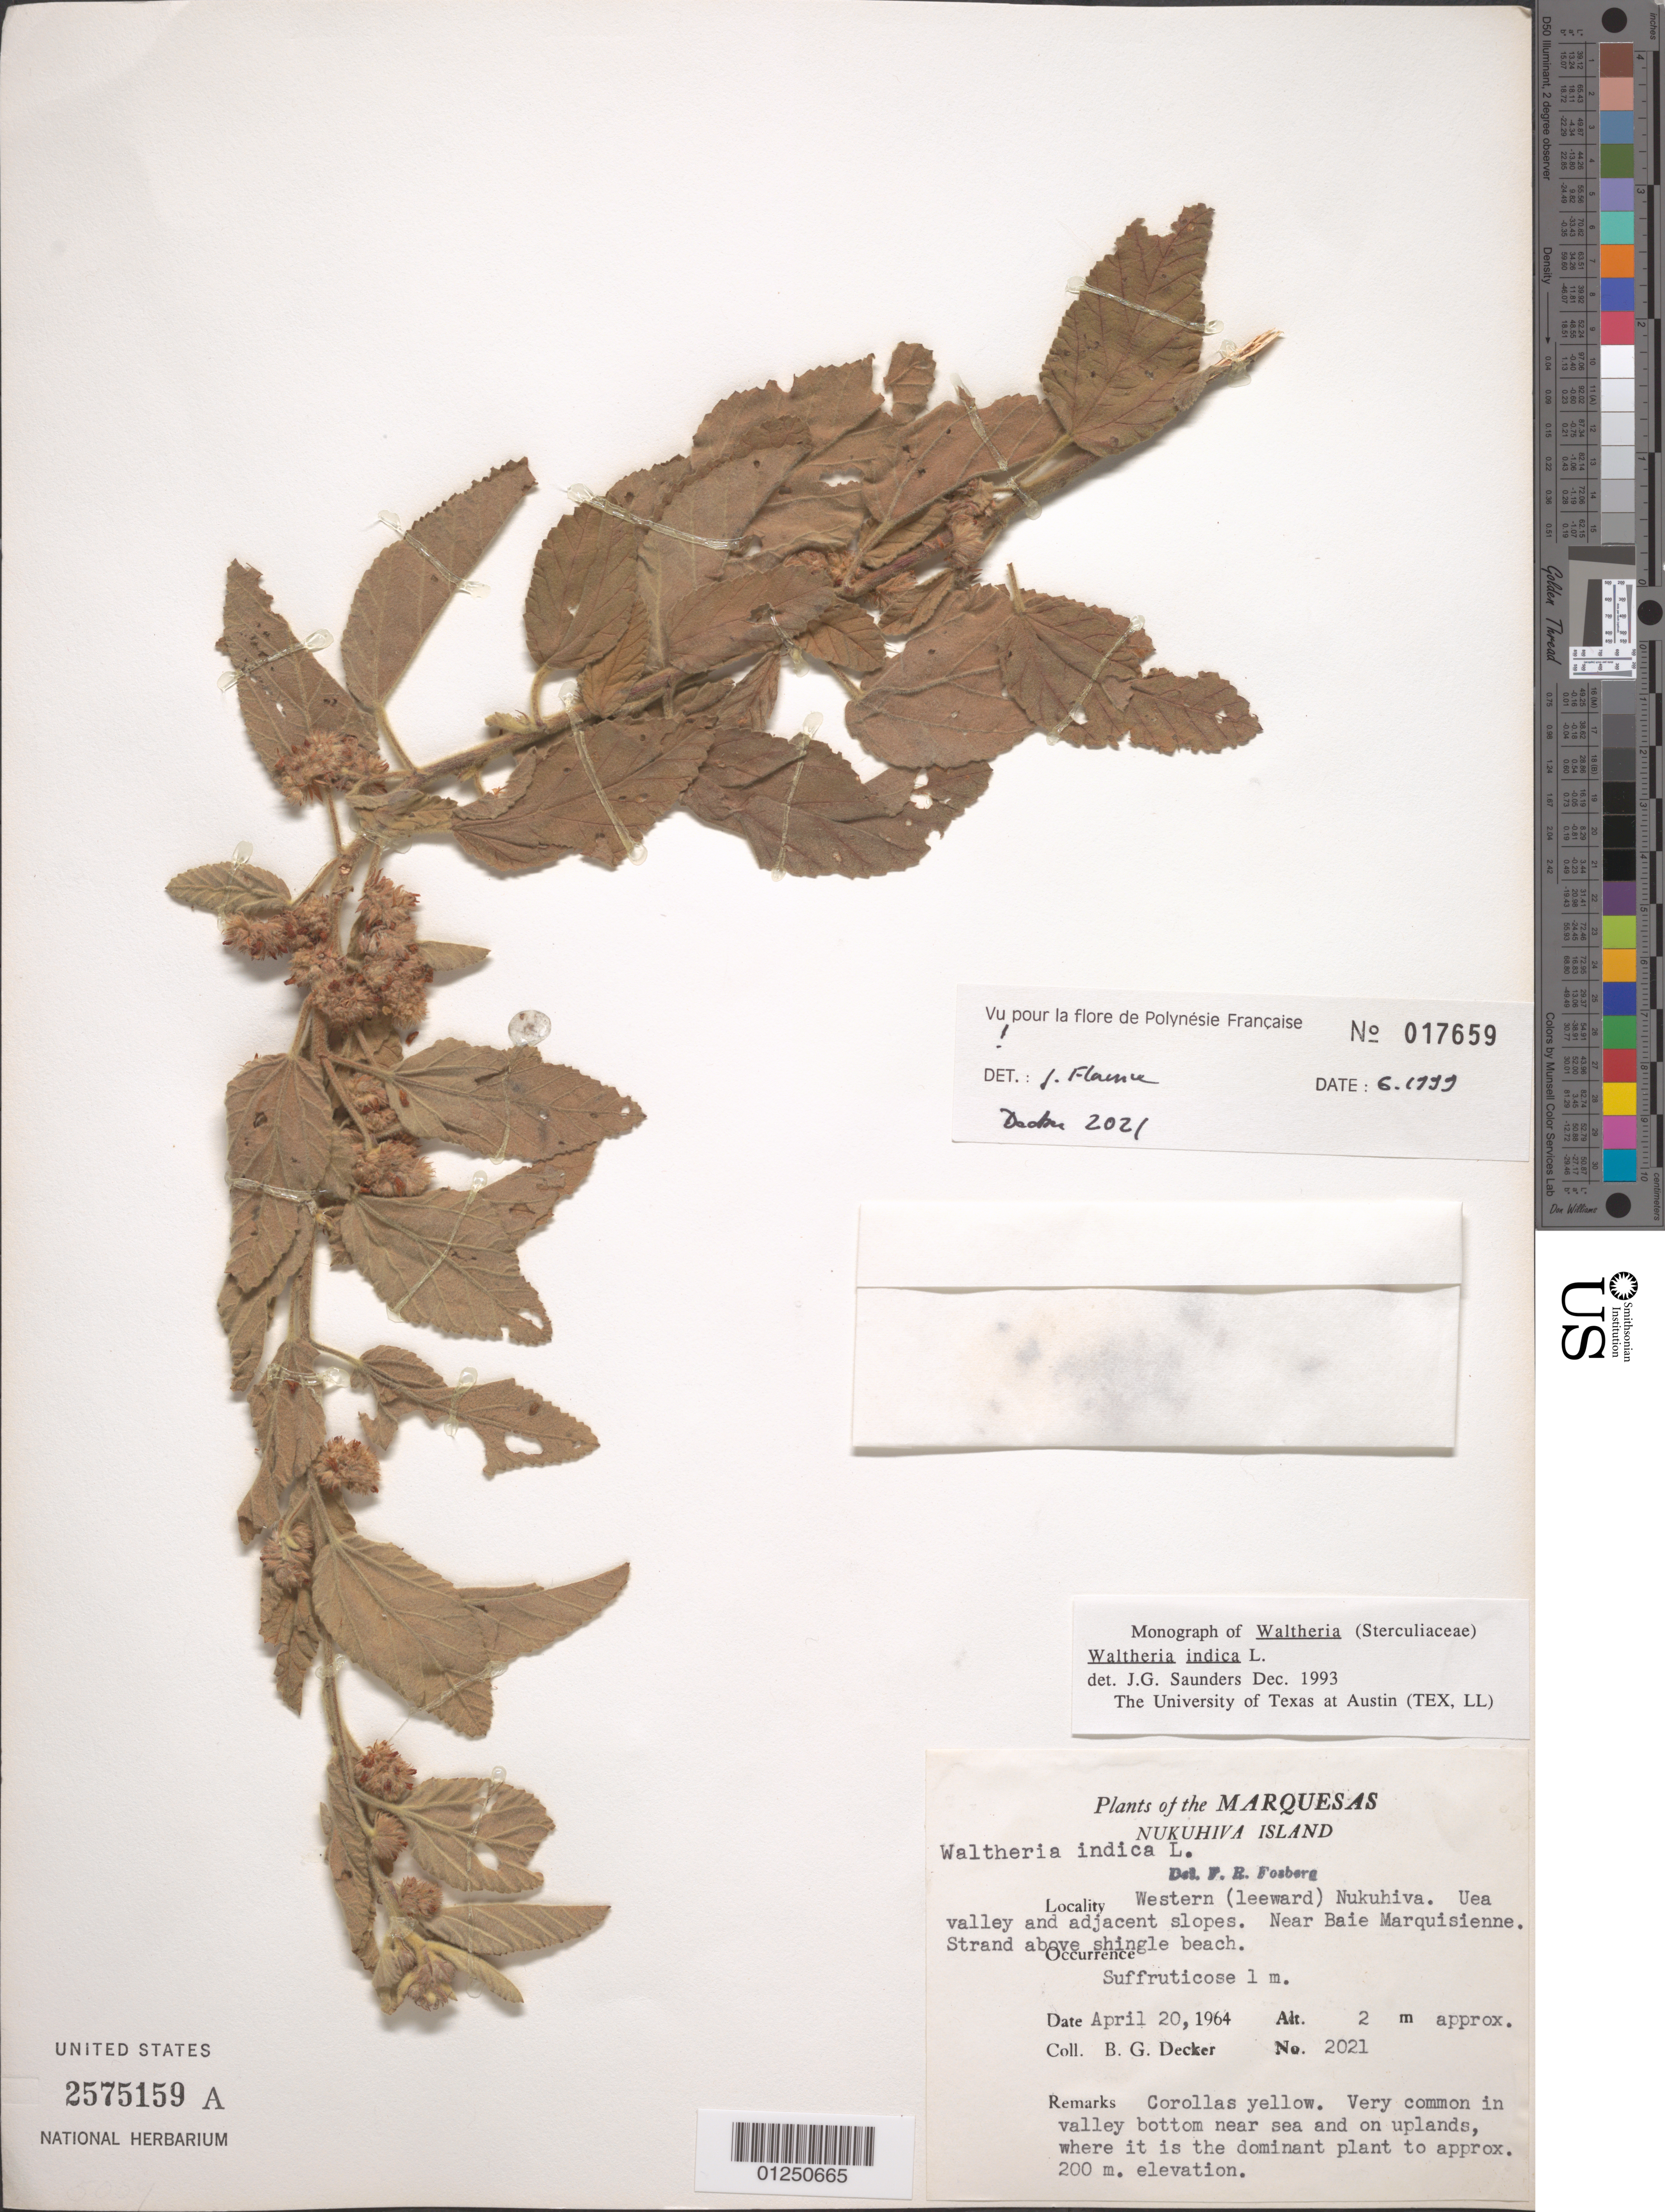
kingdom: Plantae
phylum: Tracheophyta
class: Magnoliopsida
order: Malvales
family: Malvaceae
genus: Waltheria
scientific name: Waltheria indica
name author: L.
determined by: Wagner, W. L., (BOT), Smithsonian Institution - National Museum of Natural History (UNITED STATES)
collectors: B. G. Decker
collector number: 2021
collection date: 1964-04-20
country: French Polynesia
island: Nuku Hiva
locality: W (leeward) Nuku Hiva, Uea Valley and adjacent slopes, near Baie Marquisienne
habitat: Strand above shingle beach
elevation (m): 2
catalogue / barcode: US 2575159A